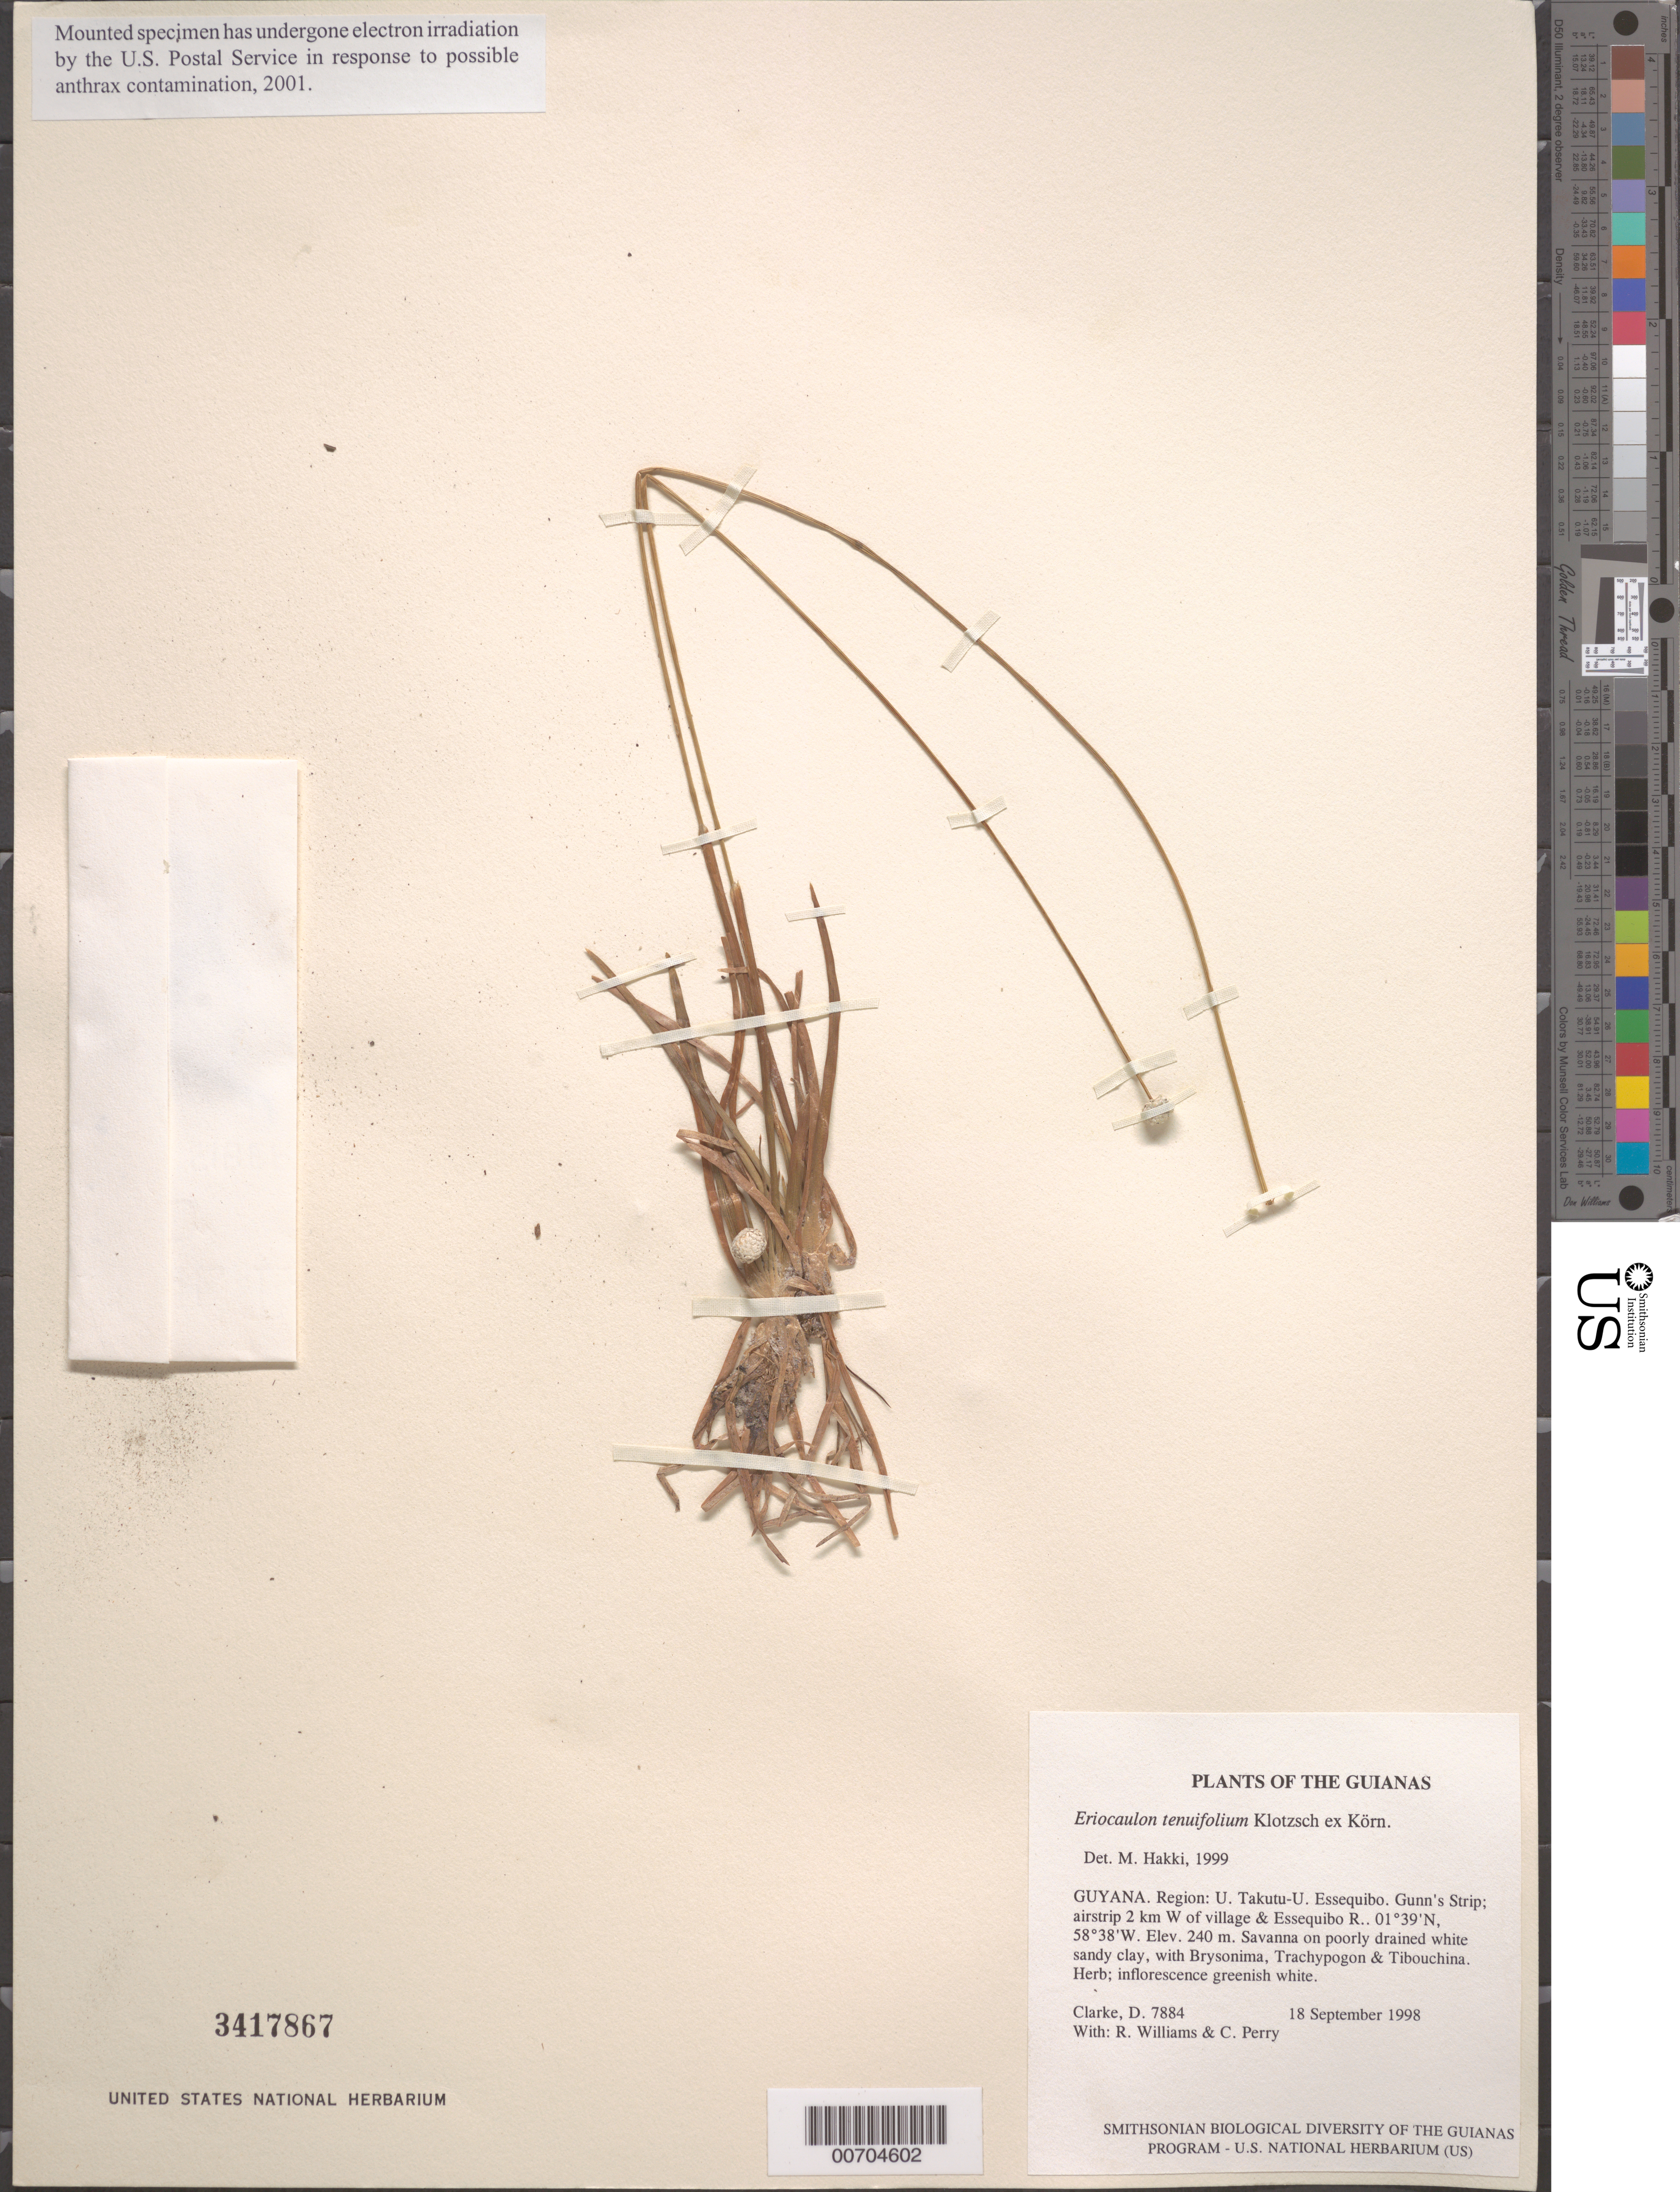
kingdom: Plantae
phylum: Tracheophyta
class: Liliopsida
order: Poales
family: Eriocaulaceae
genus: Eriocaulon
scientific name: Eriocaulon tenuifolium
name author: Klotzsch ex Körn.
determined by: Hakki, M. J.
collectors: H. D. Clarke, R. Williams & C. Perry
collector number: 7884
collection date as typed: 18 September 1998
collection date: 1998-09-18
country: Guyana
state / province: U. Takutu-U. Essequibo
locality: Gunn's Strip; airstrip 2 km W of village & Essequibo R.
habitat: Savanna on poorly drained white sandy clay, with Brysonima, Trachypogon & Tibouchina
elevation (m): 240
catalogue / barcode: US 3417867